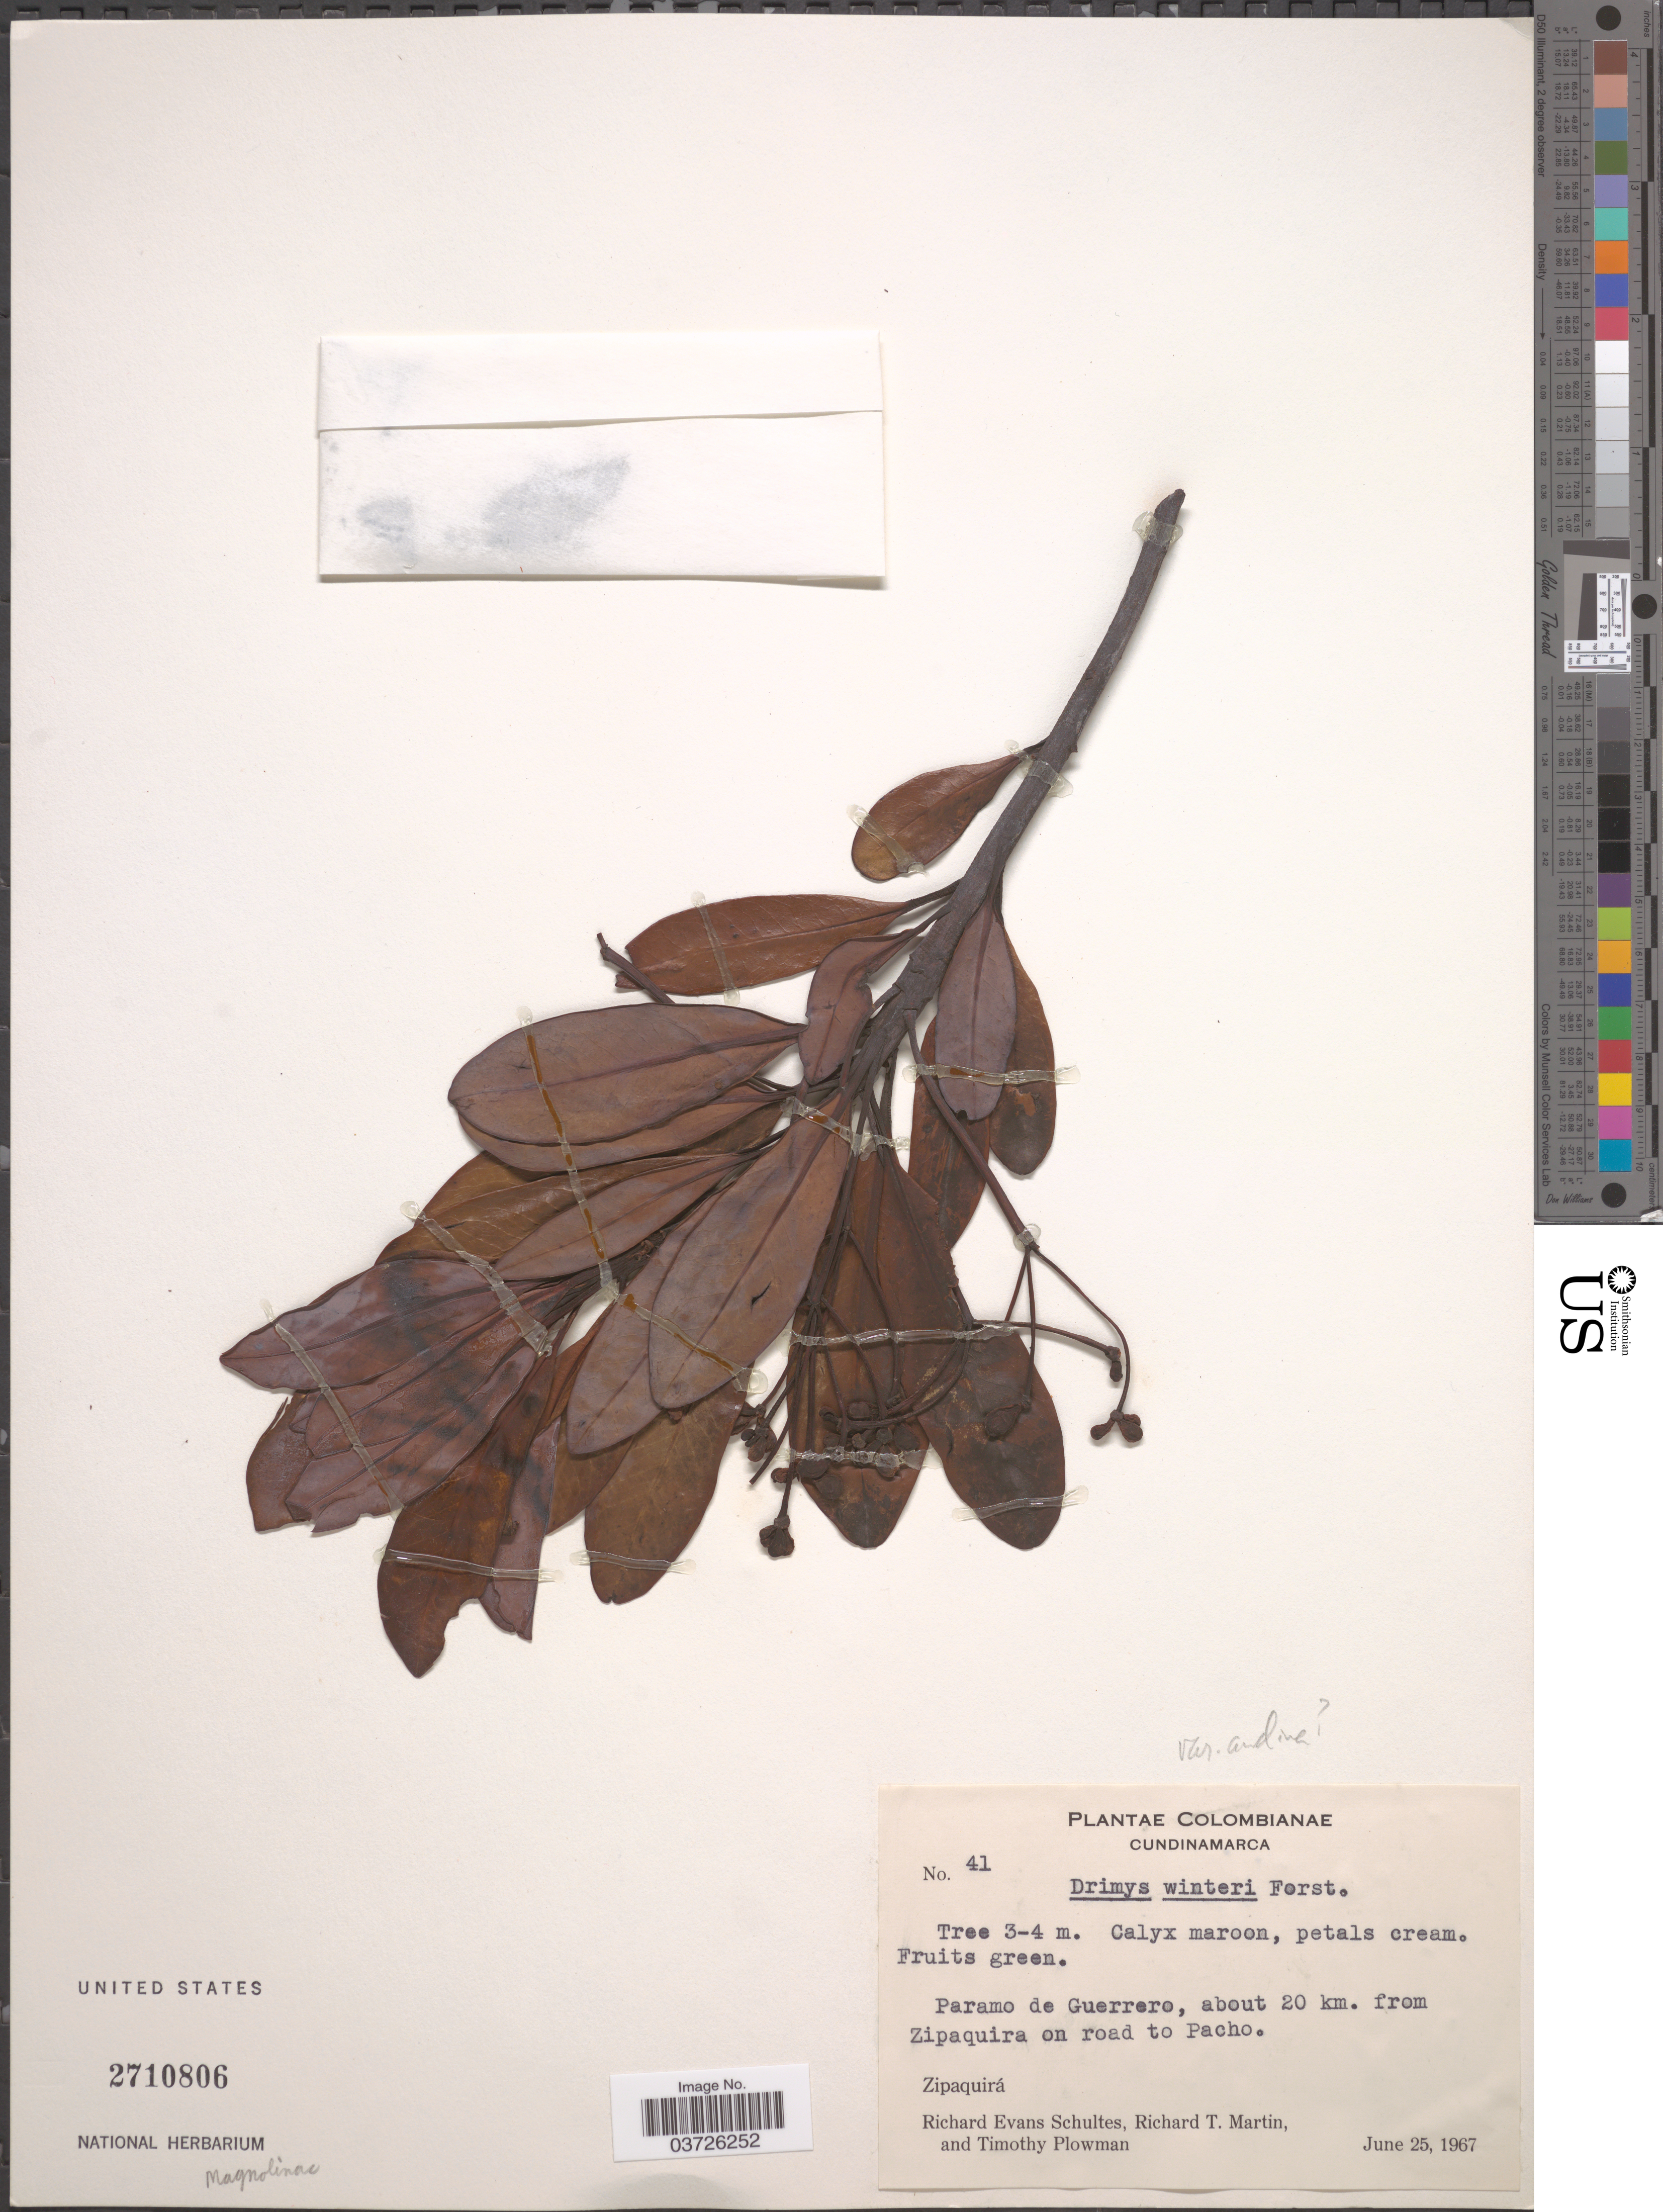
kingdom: Plantae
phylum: Tracheophyta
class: Magnoliopsida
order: Canellales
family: Winteraceae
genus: Drimys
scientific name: Drimys winteri var. winteri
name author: J.R. Forst. & G. Forst.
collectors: R. E. Schultes, R. T. Martin & T. Plowman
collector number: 41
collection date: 1967-06-25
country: Colombia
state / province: Cundinamarca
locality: Paramo de Guerrero, about 20 km. from Zipaquira on road to Pacho. Zipaquirá.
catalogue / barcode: US 2710806